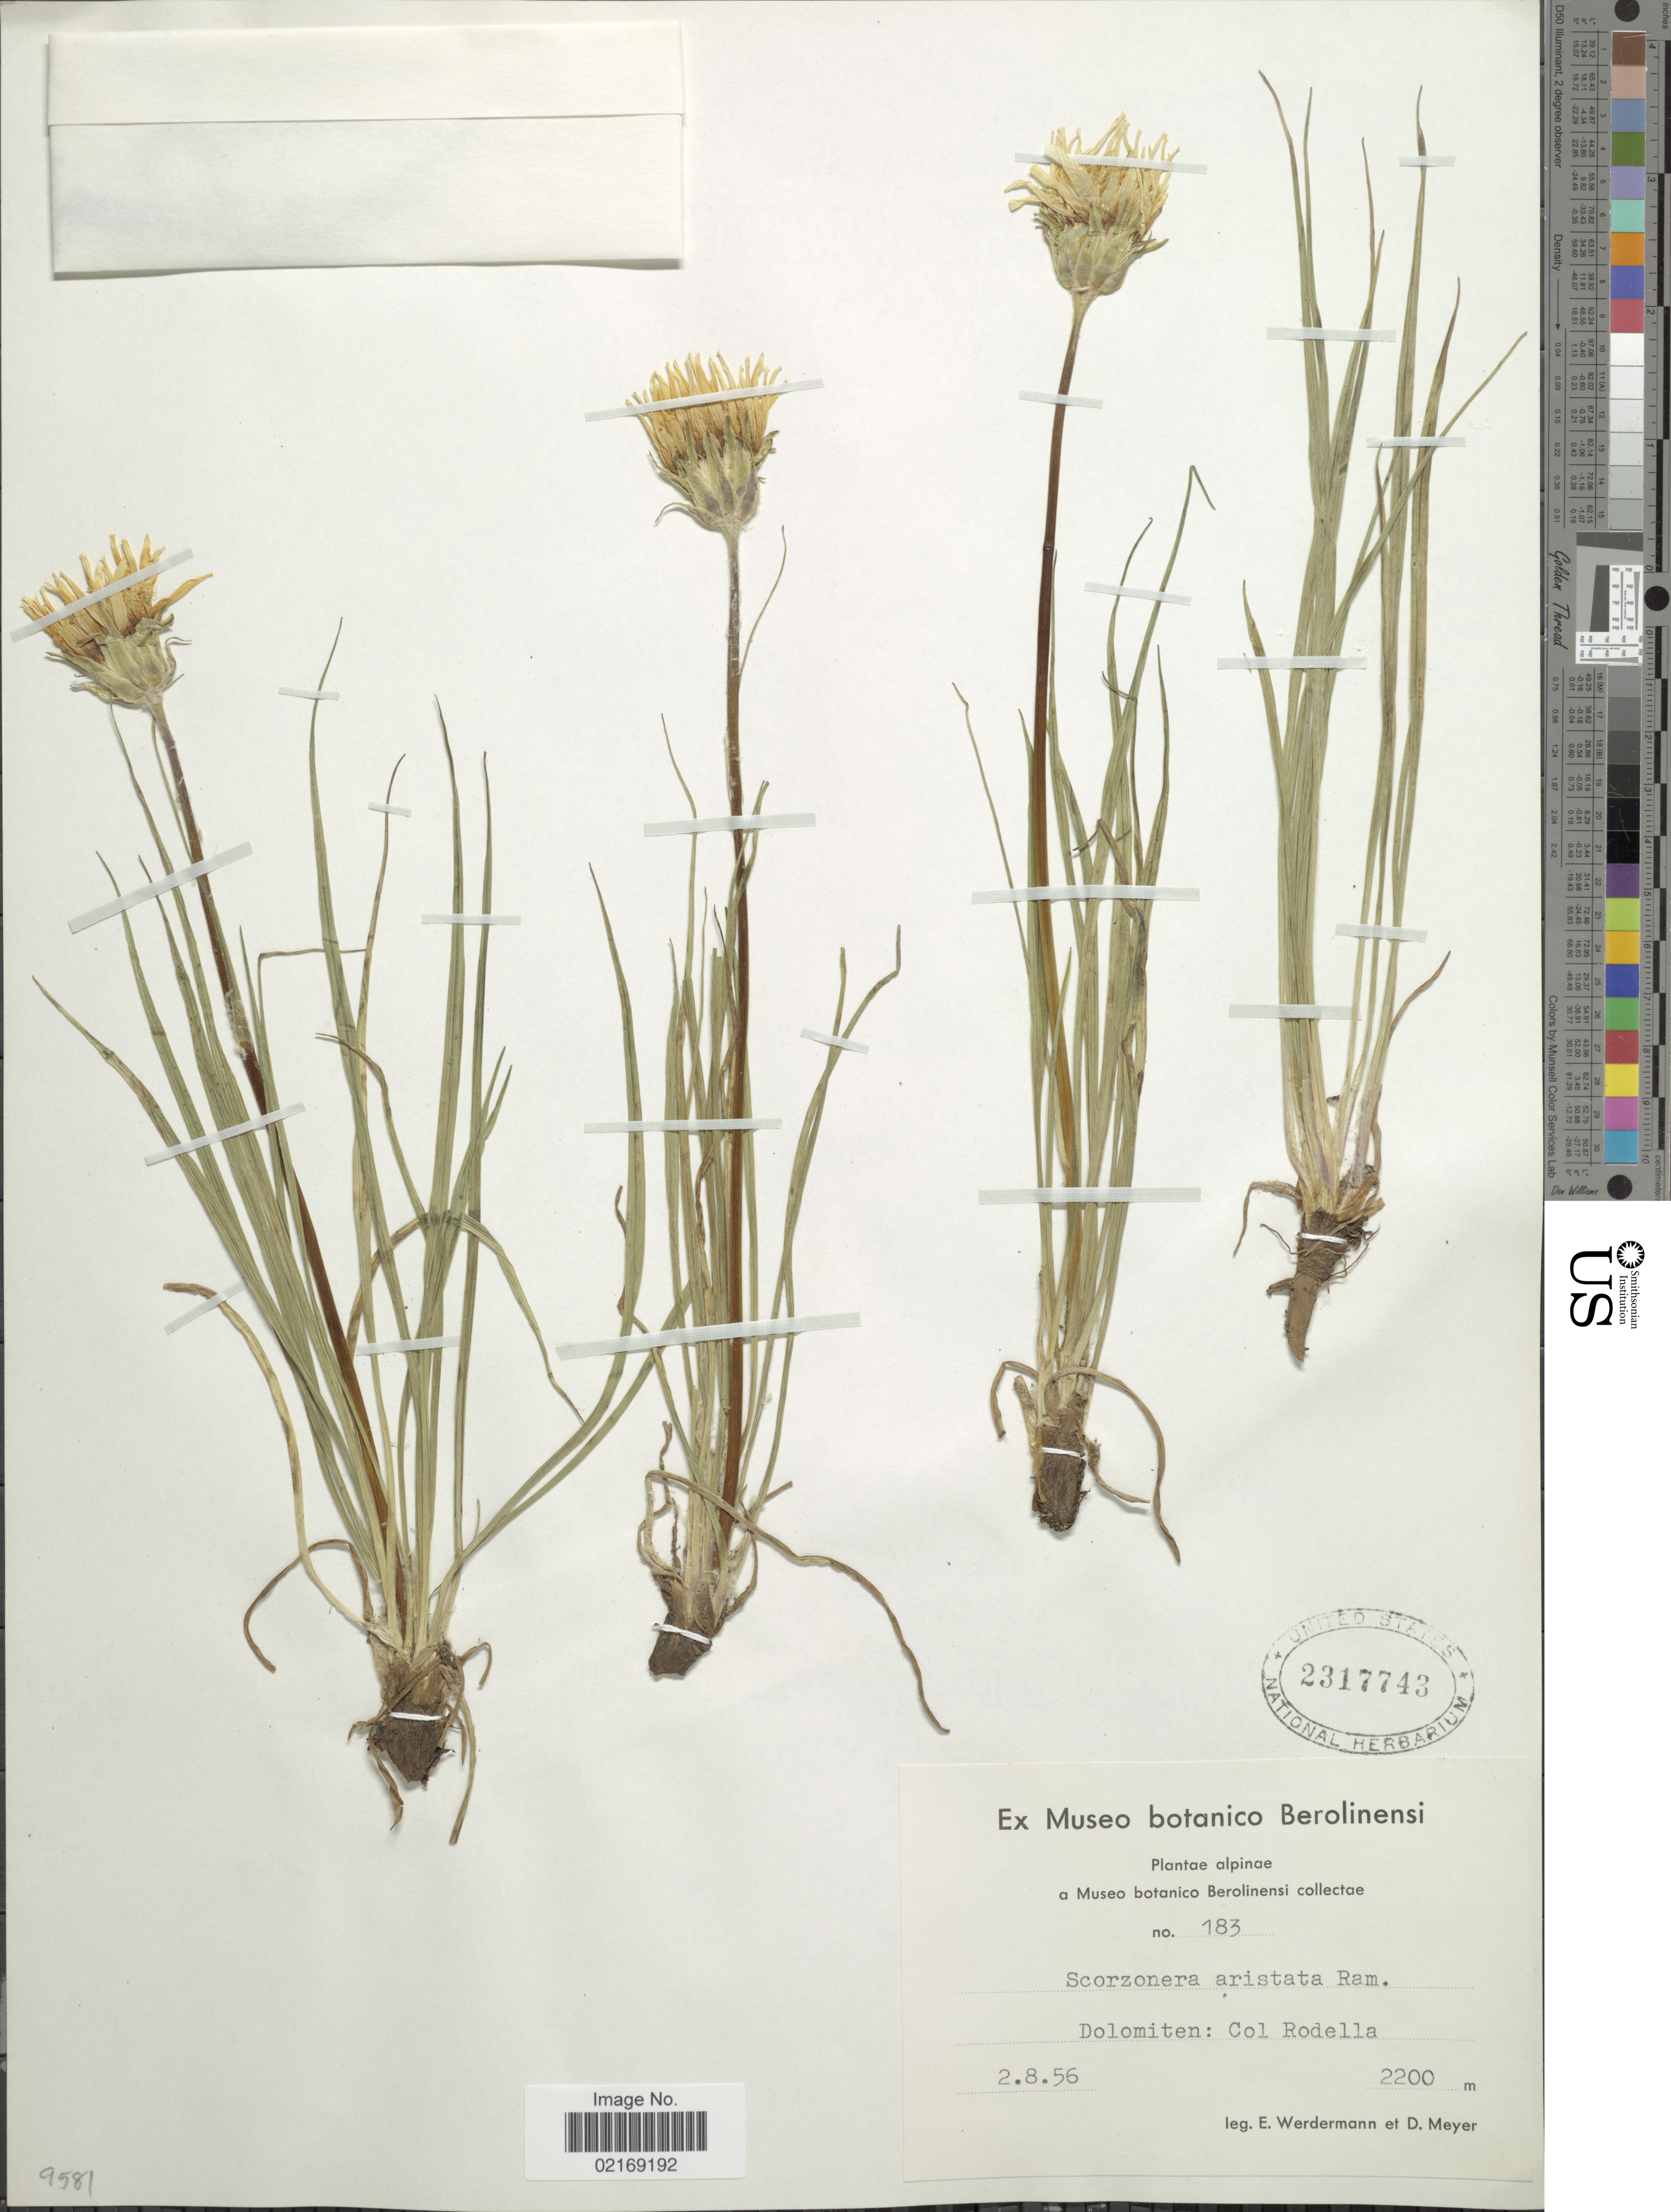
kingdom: Plantae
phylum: Tracheophyta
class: Magnoliopsida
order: Asterales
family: Asteraceae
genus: Scorzonera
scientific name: Scorzonera aristata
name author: Ramond ex DC.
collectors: E. Werdermann & D. Meyer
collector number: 183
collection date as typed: Transcribed d/m/y: 2/8/56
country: Italy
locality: Plantae Alpinae, Dolomiten: Col Rodelia.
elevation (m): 2200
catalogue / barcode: US 2317743